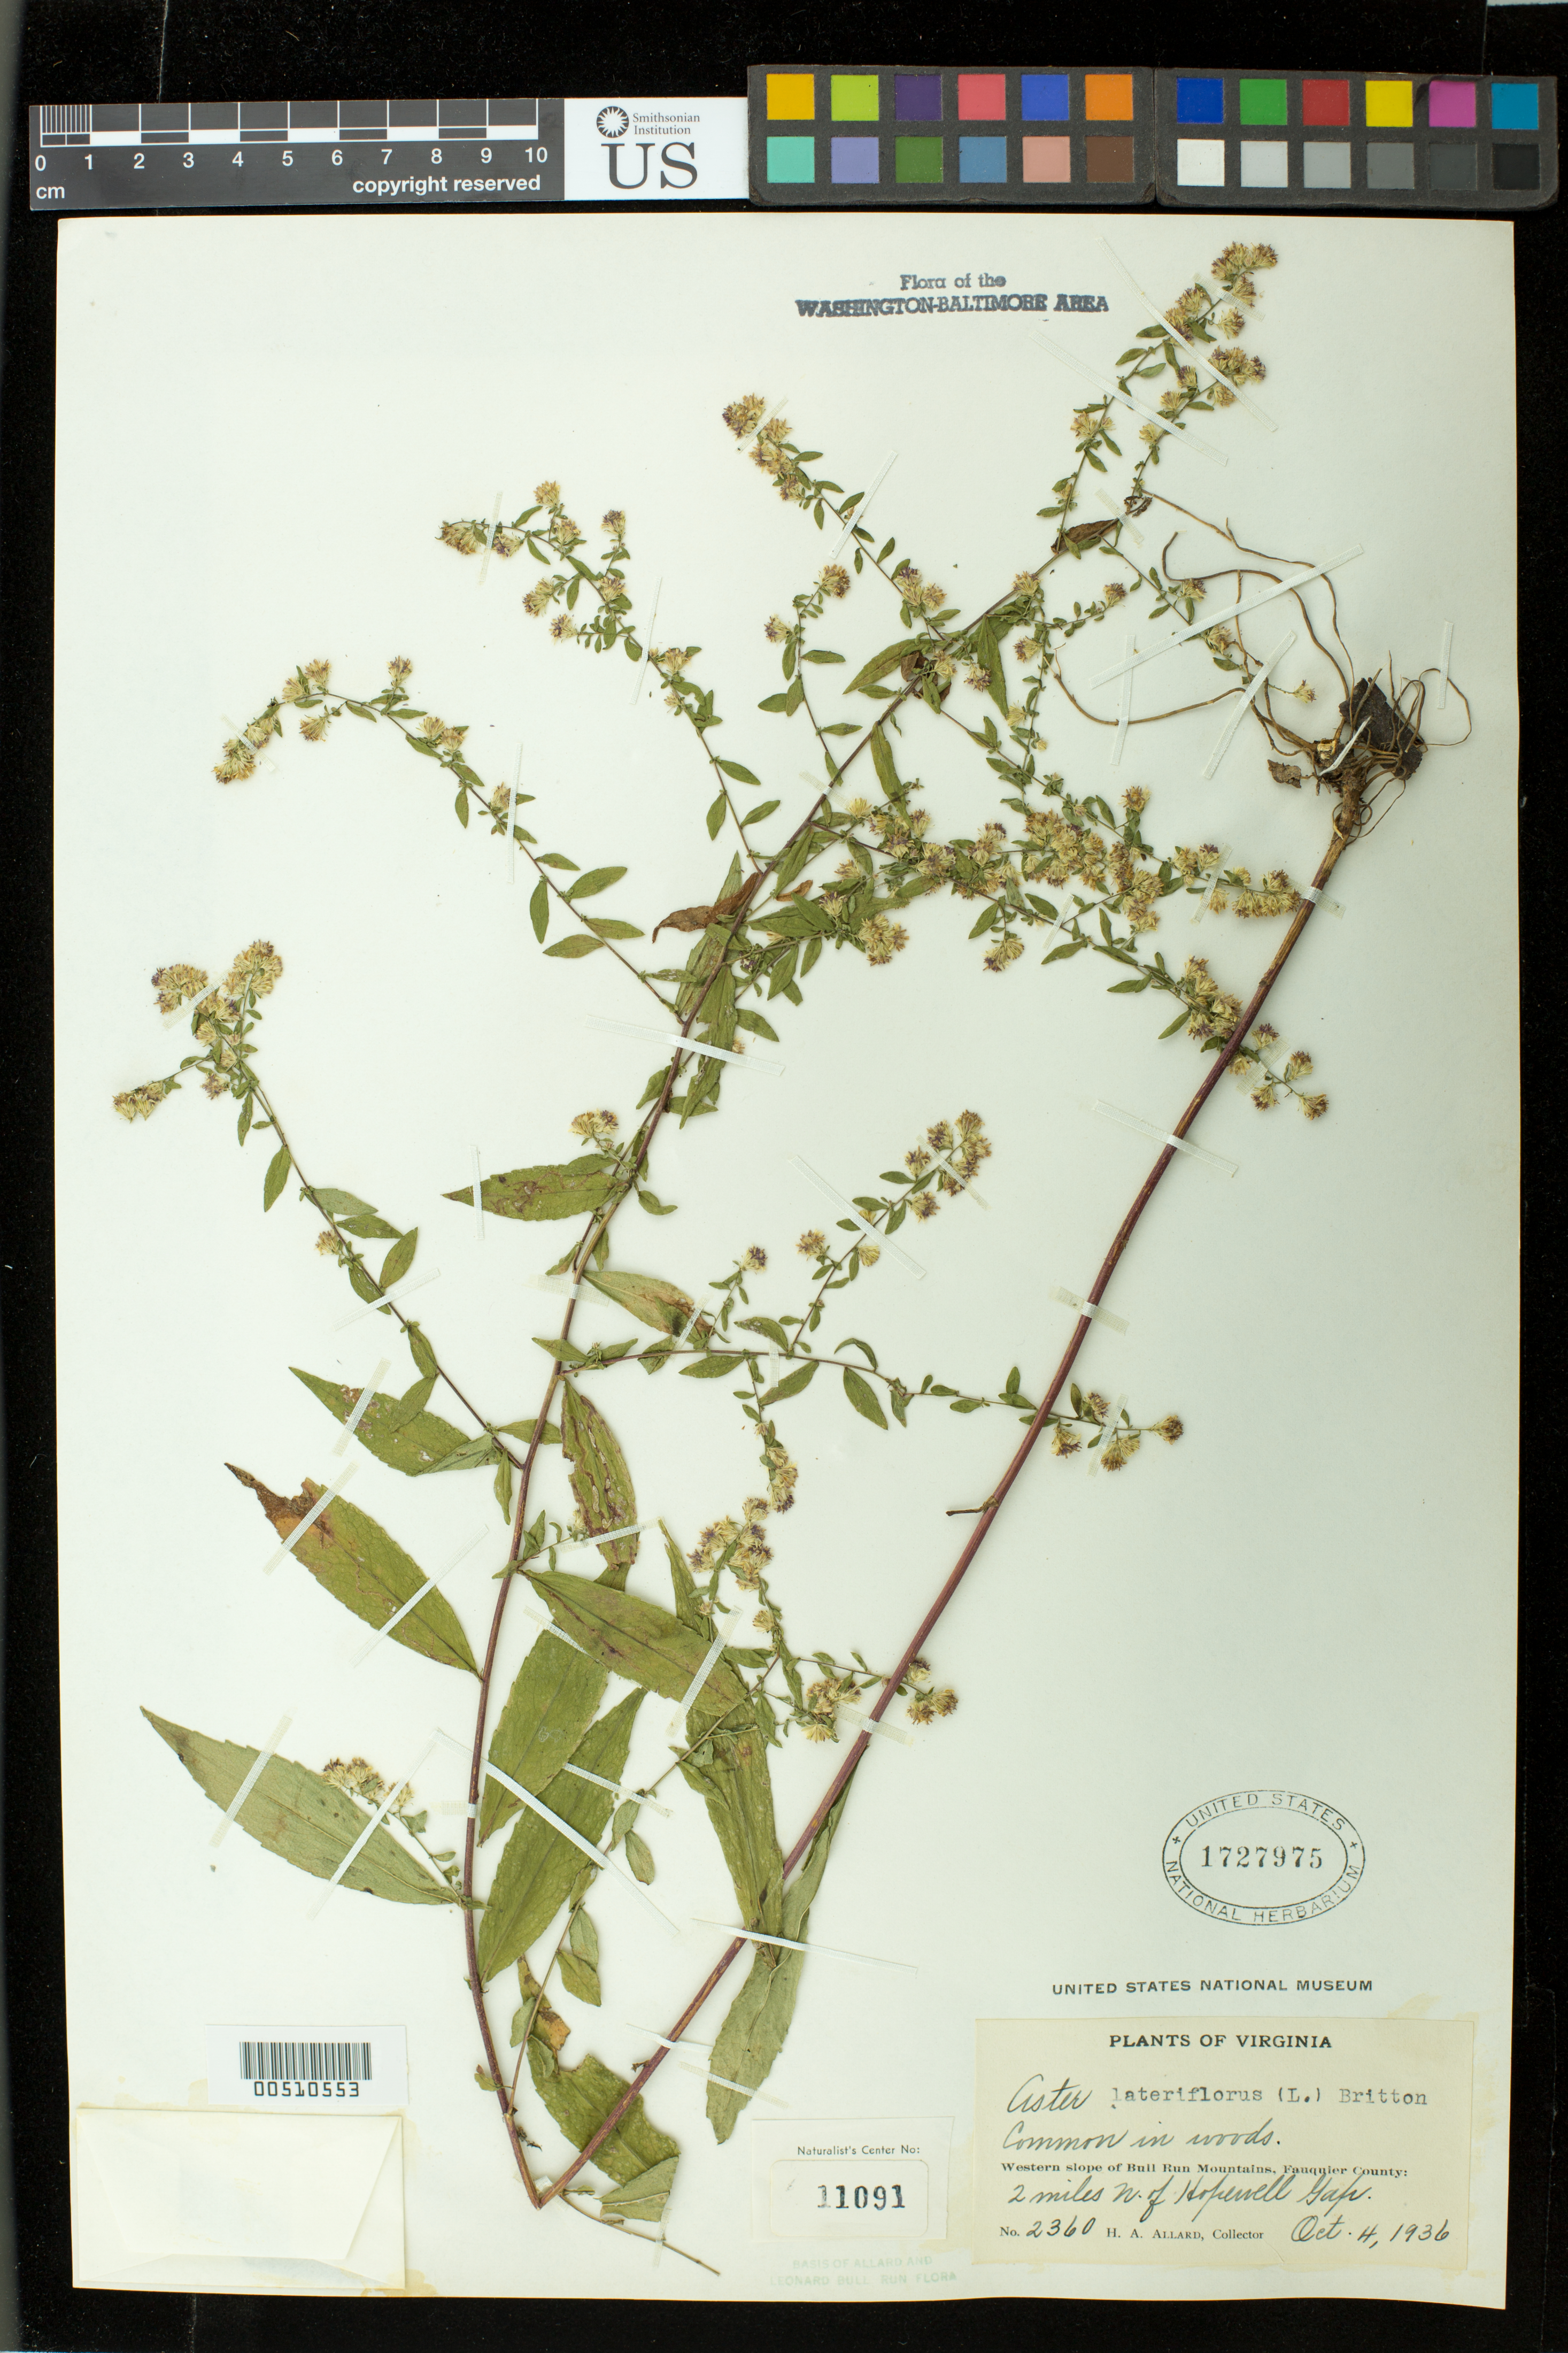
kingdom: Plantae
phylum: Tracheophyta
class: Magnoliopsida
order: Asterales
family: Asteraceae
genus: Symphyotrichum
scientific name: Symphyotrichum lateriflorum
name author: (L.) Á. Löve & D. Löve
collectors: H. A. Allard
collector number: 2360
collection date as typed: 04 Oct 1936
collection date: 1936-10-04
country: United States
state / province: Virginia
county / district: Fauquier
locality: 2 mi. N of Hopewell Gap, west slope of Bull Run Mts. Bull Run Mts.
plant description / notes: Specimens returned from Naturalist Center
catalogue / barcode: US 1727975